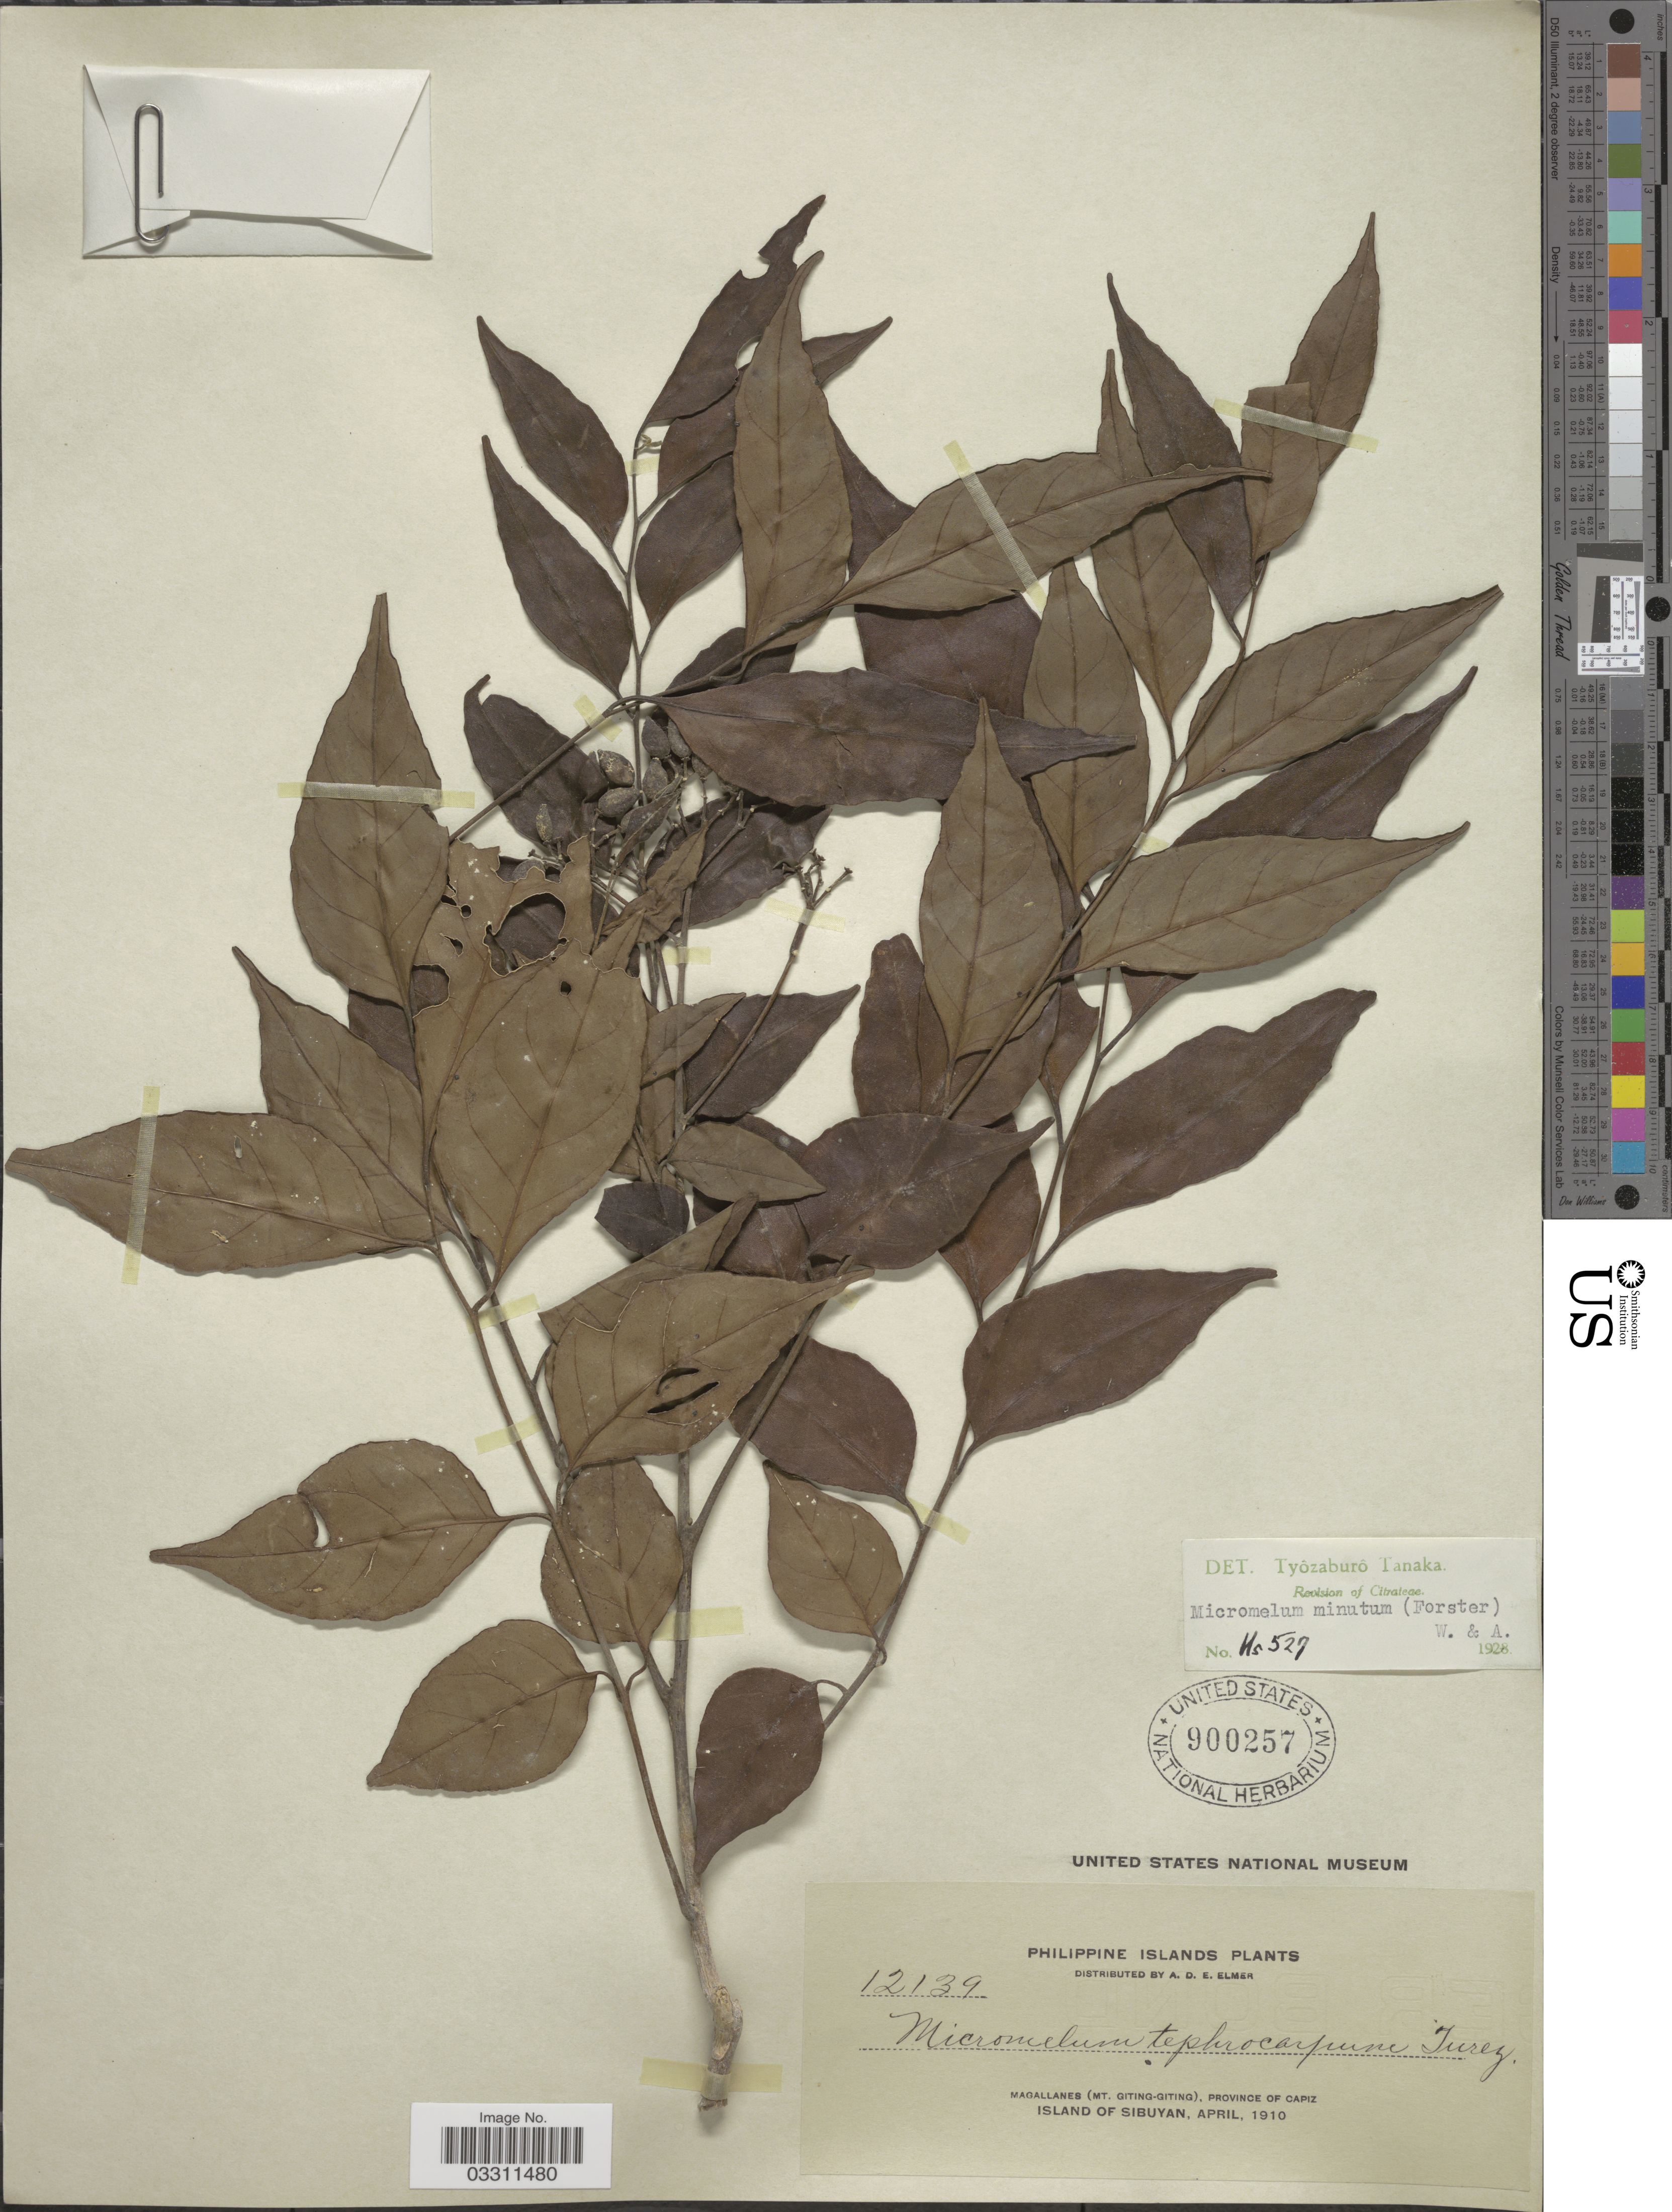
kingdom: Plantae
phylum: Tracheophyta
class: Magnoliopsida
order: Sapindales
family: Rutaceae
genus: Micromelum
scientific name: Micromelum minutum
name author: (G. Forst.) Wight & Arn.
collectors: A. D. E. Elmer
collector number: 12139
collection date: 1910-04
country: Philippines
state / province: Western Visayas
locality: Magallanes (Mt. Giting-Giting), Province of Capiz. Island of Sibuyan.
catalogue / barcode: US 900257